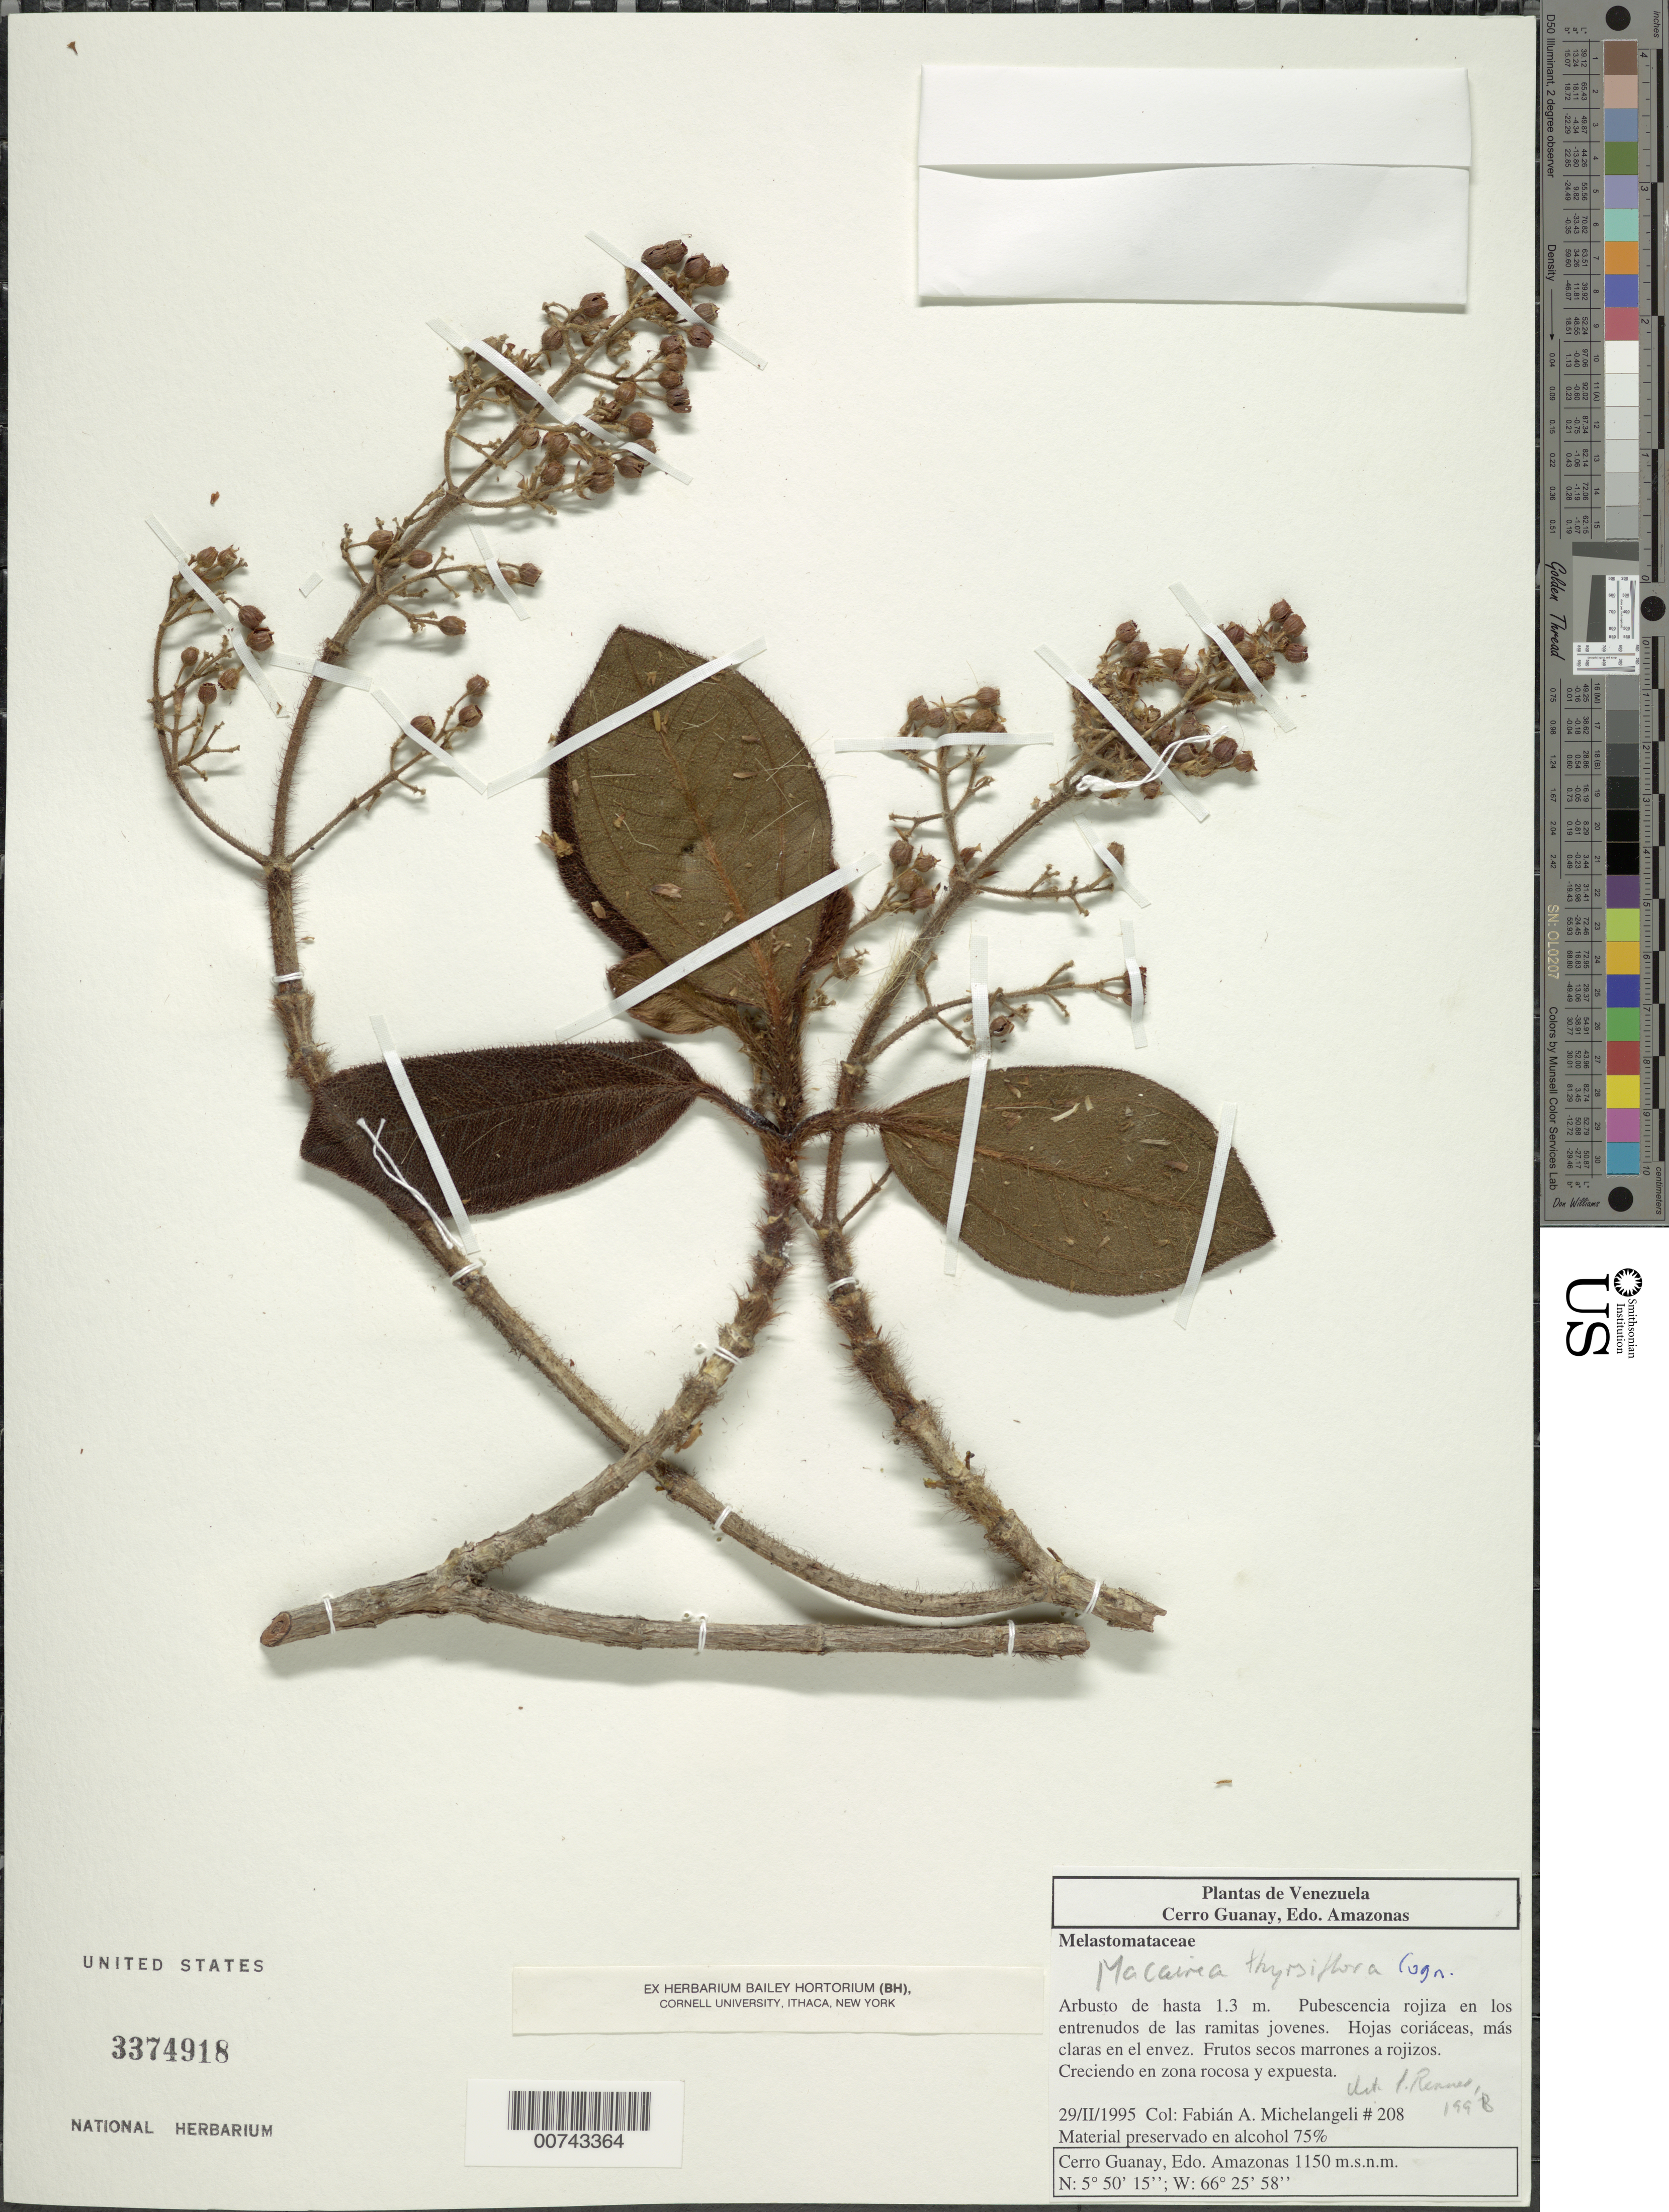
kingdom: Plantae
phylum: Tracheophyta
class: Magnoliopsida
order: Myrtales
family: Melastomataceae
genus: Macairea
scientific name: Macairea pachyphylla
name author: Benth.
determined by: Nunes da Silva, Diego, (RB), Jardim Botanico do Rio de Janeiro - Herbario (BRAZIL)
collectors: F. A. Michelangeli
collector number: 208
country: Venezuela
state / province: Amazonas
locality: Cerro Guanay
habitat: Creciendo en zona rocosa y expuesta.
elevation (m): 1150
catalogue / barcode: US 3374918